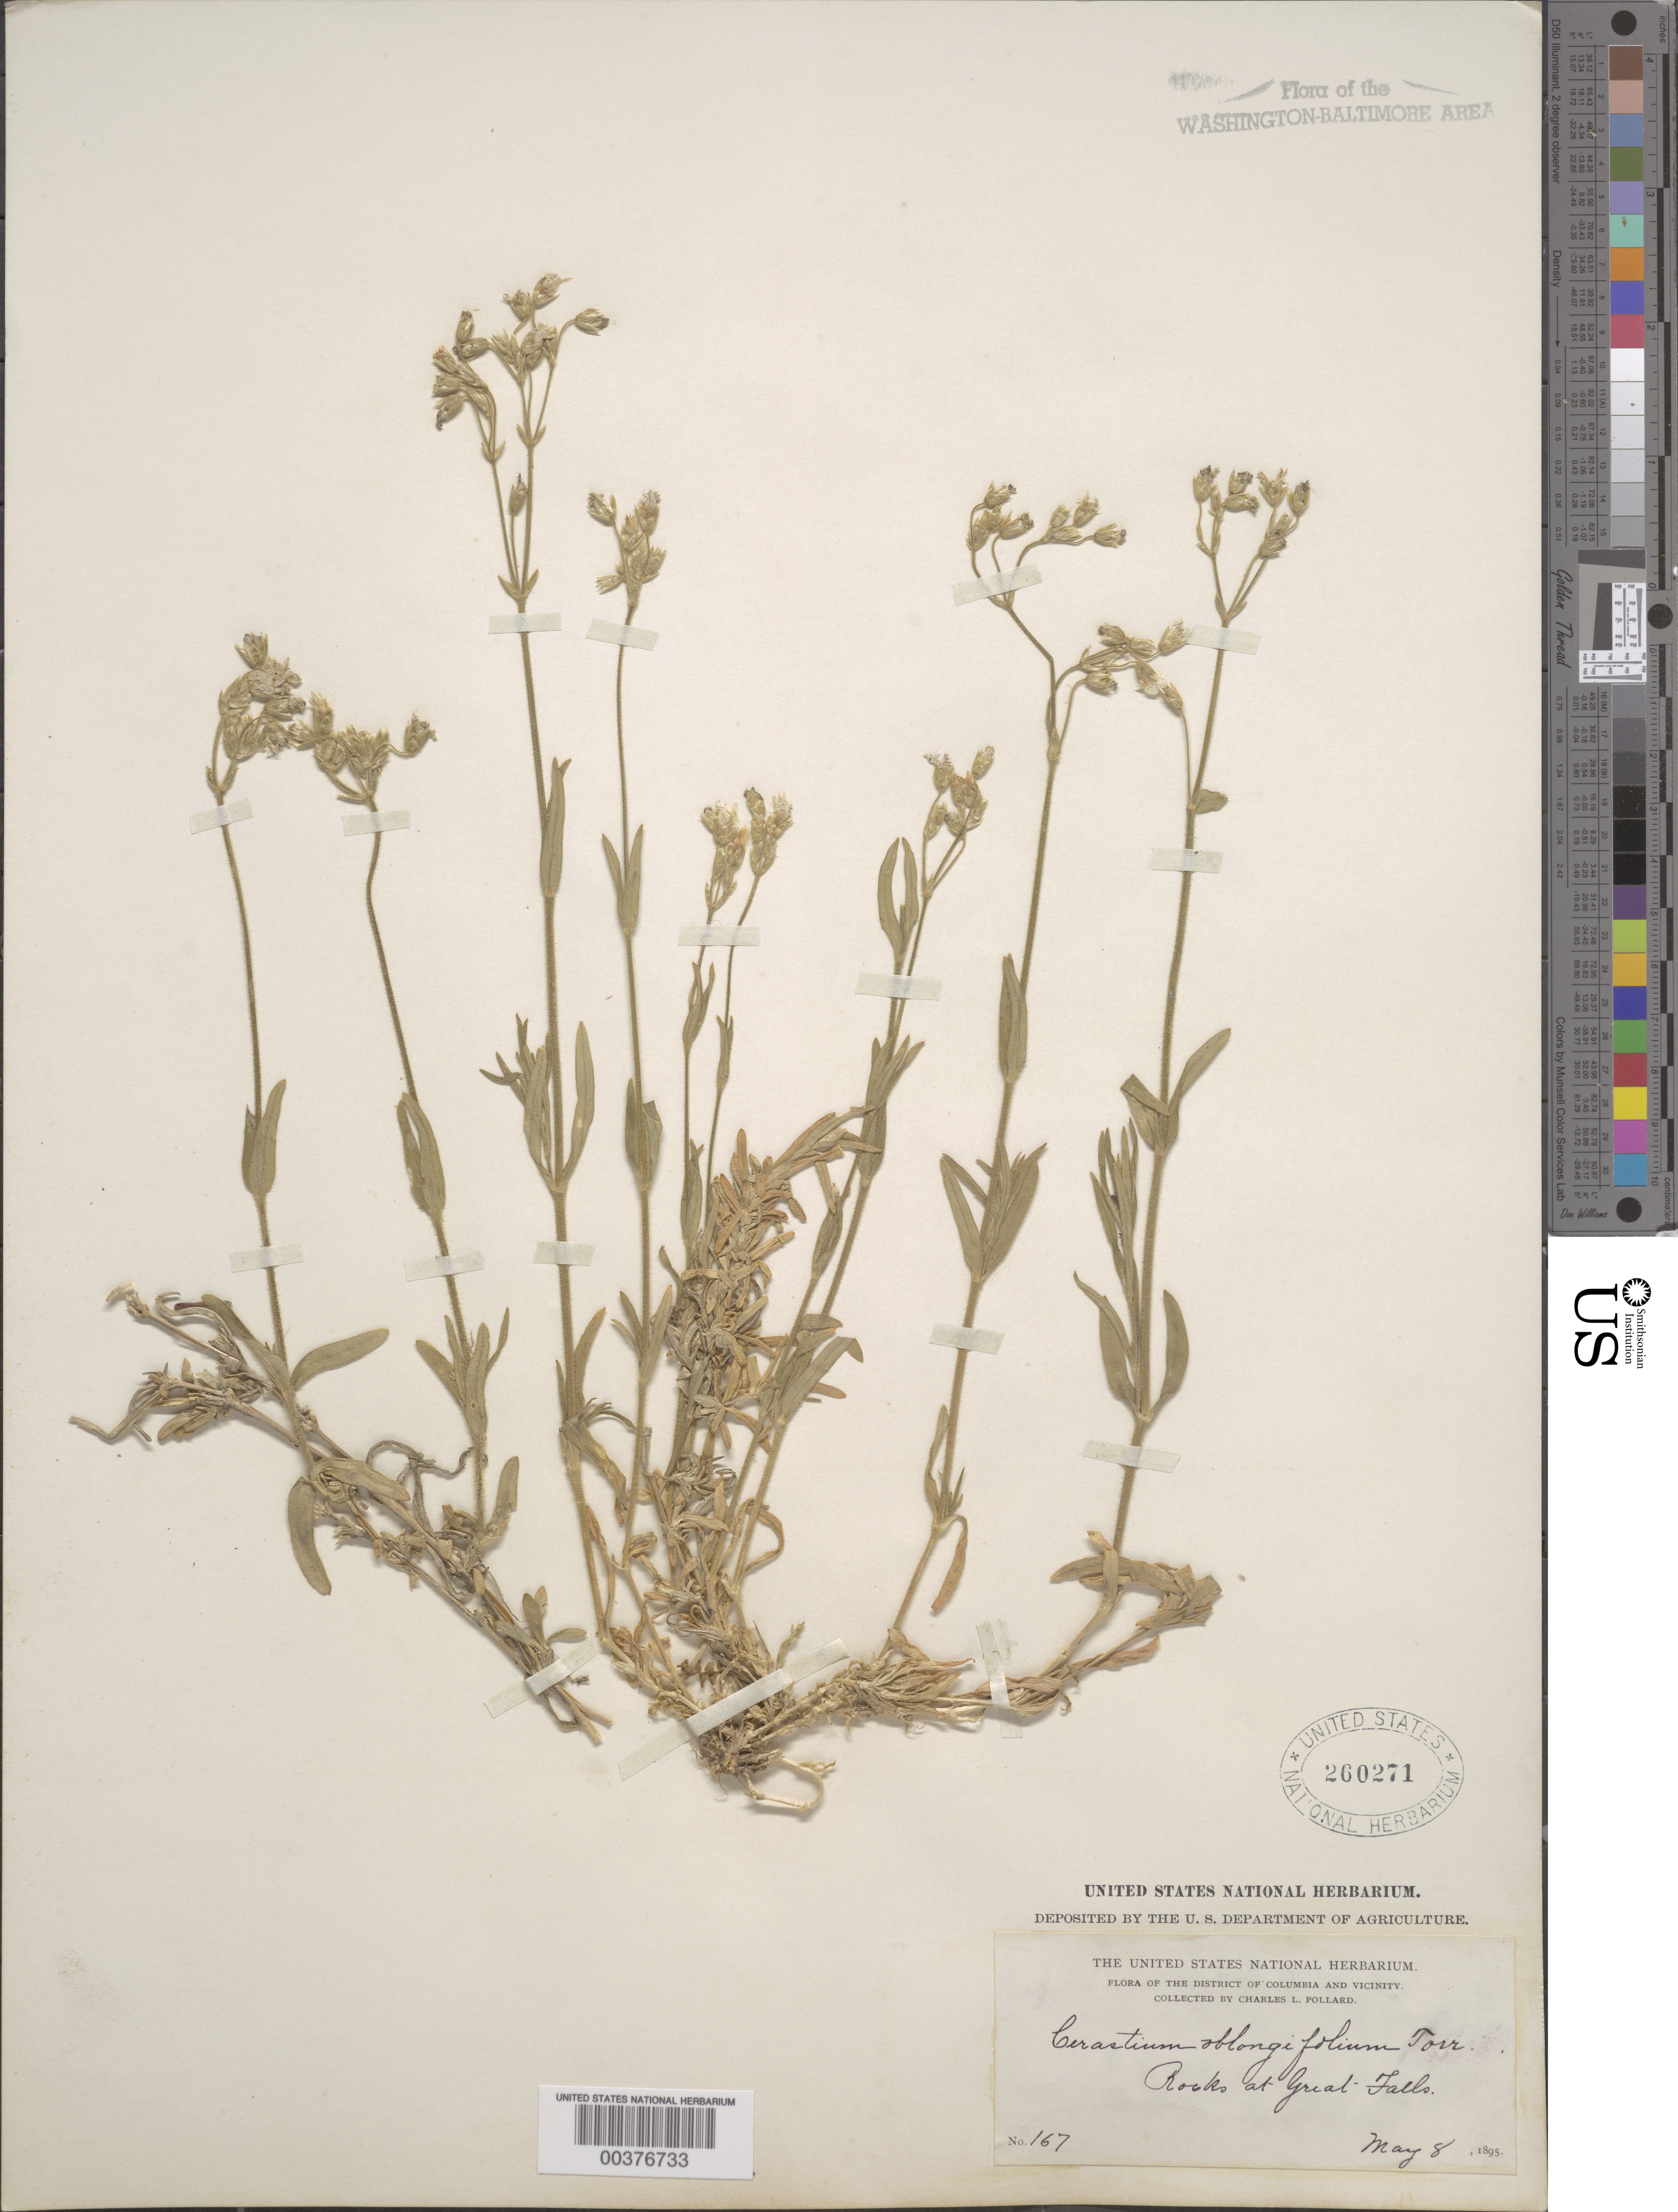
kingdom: Plantae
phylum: Tracheophyta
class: Magnoliopsida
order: Caryophyllales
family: Caryophyllaceae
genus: Cerastium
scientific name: Cerastium arvense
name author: L.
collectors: C. L. Pollard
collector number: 167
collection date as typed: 08 May 1895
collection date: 1895-05-08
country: United States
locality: Great Falls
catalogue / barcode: US 260271